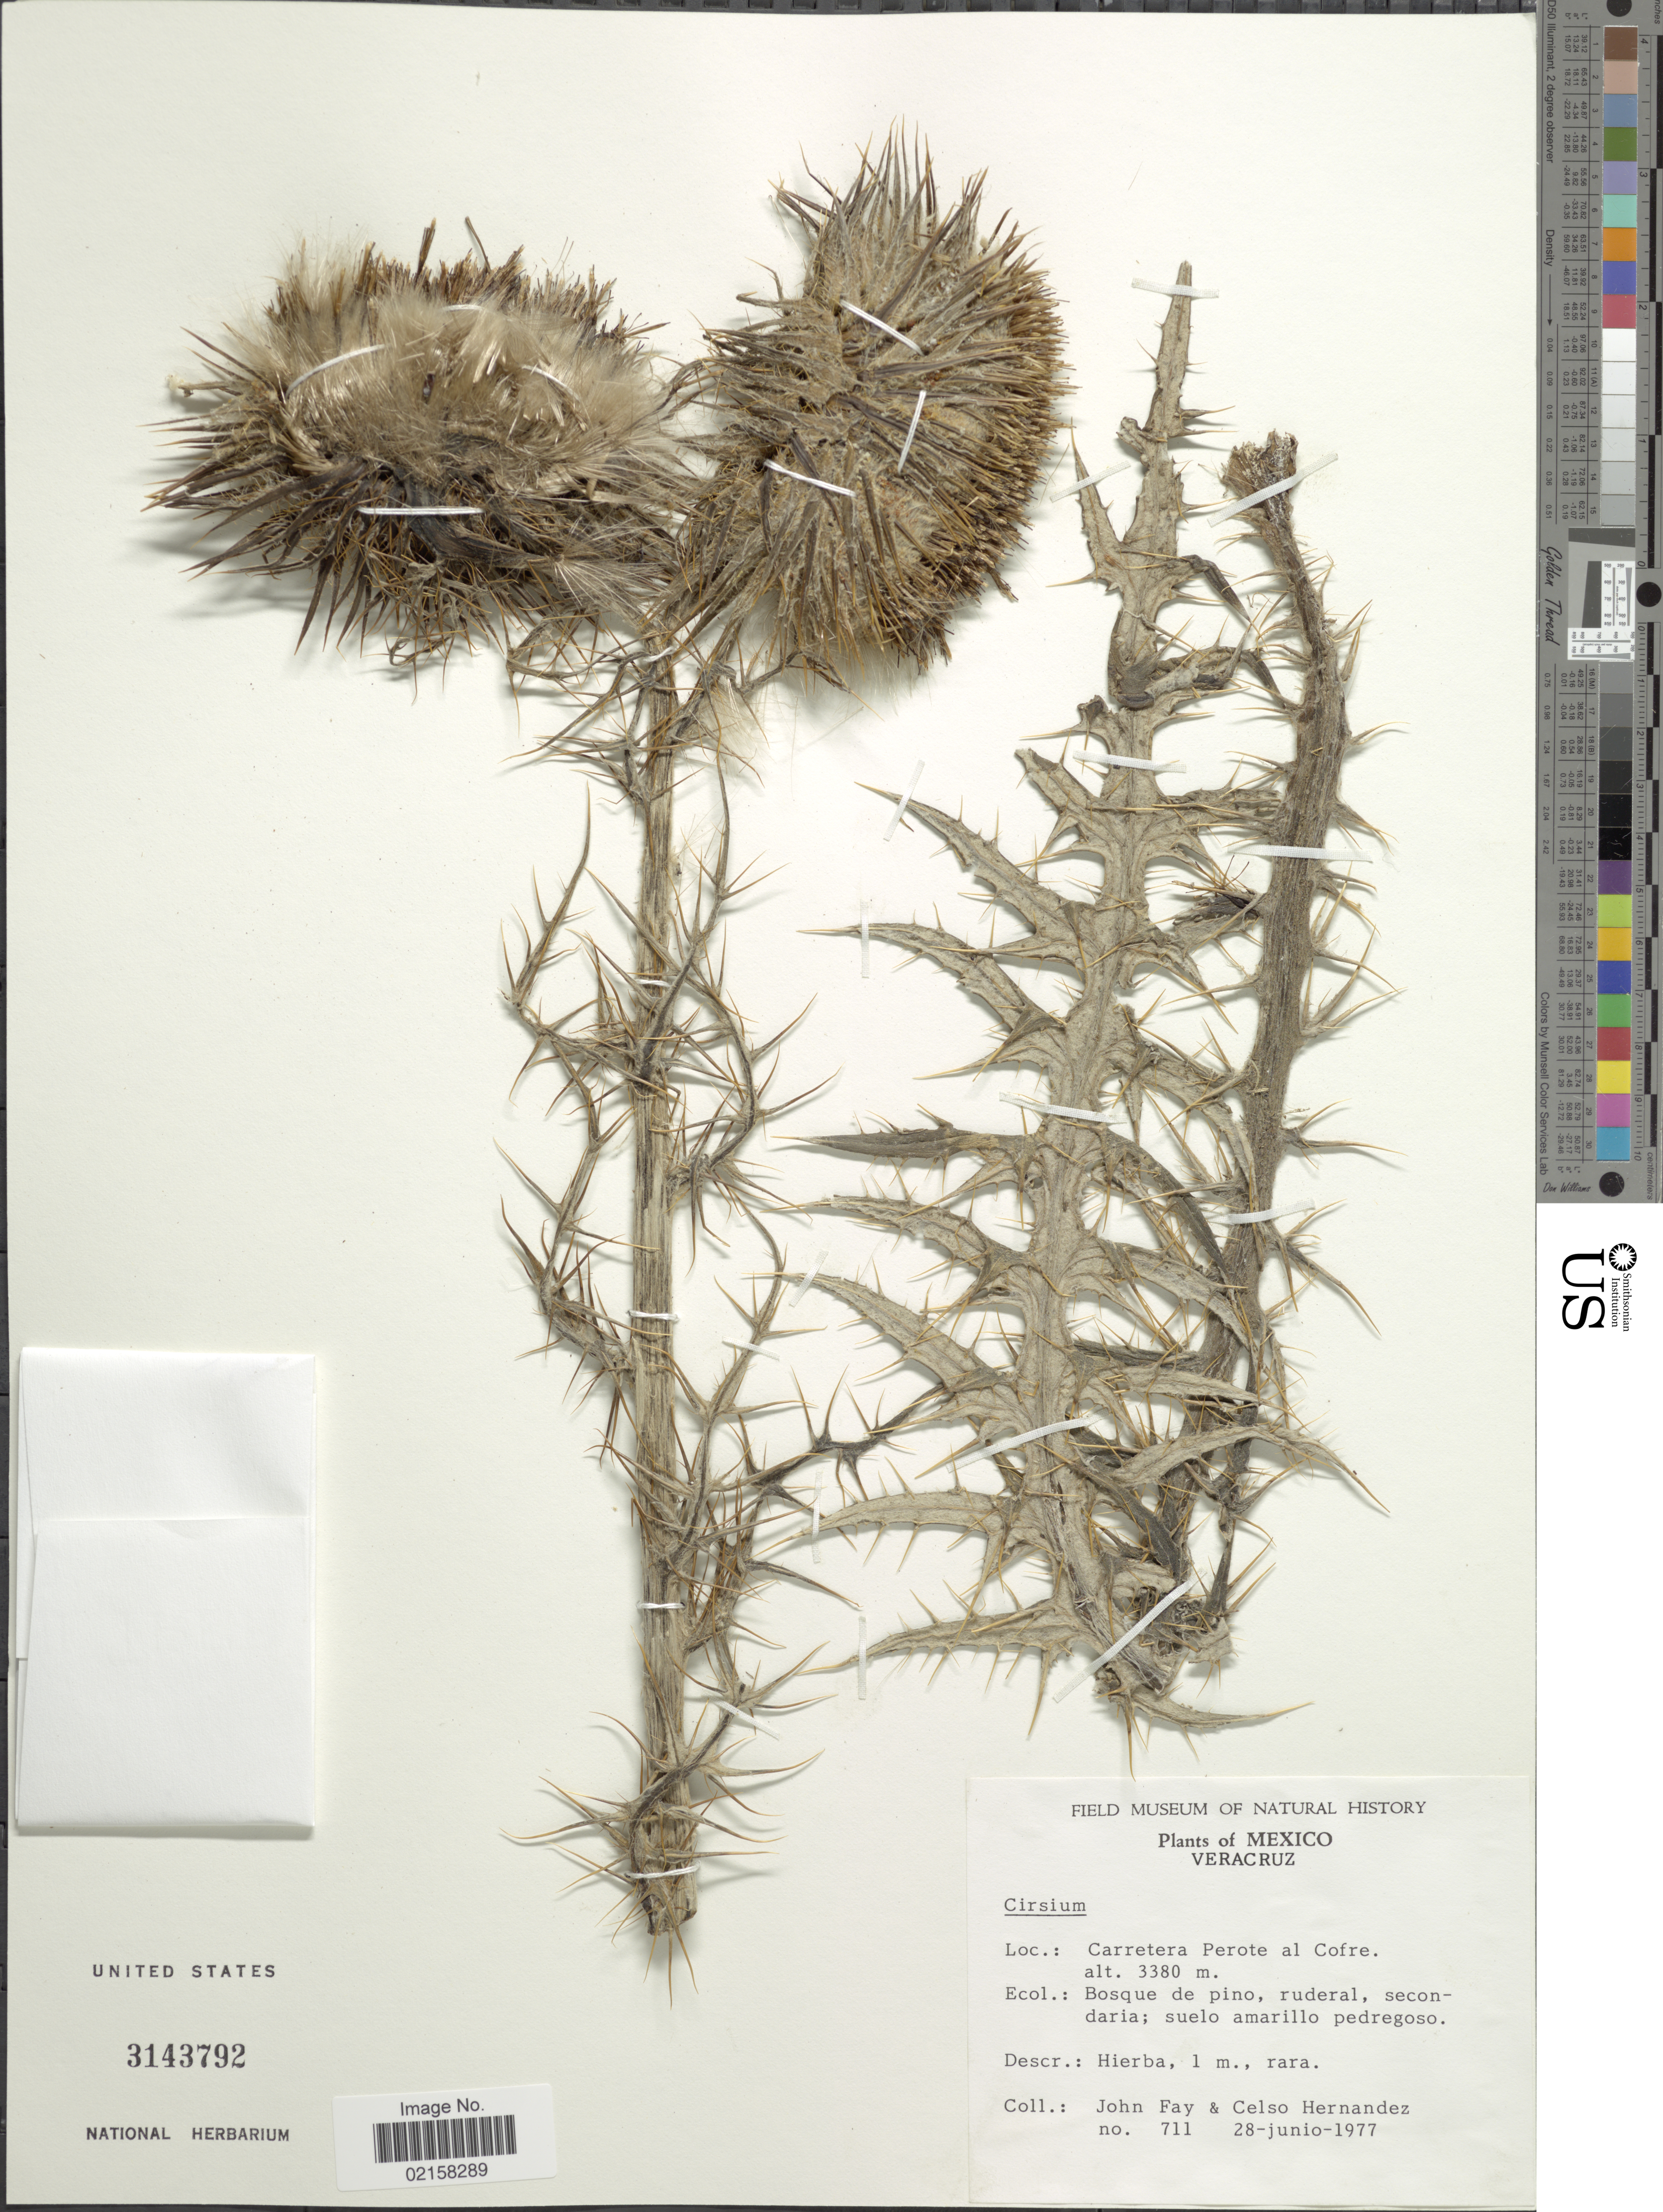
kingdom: Plantae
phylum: Tracheophyta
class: Magnoliopsida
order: Asterales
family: Asteraceae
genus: Cirsium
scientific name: Cirsium conspicuum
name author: (G. Don) Sch. Bip.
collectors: J. M. Fay & C. Hernandez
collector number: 711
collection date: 1977-06-28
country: Mexico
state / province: Veracruz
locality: Veracruz, Carretera Perote al Cofre.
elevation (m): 3380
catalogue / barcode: US 3143792